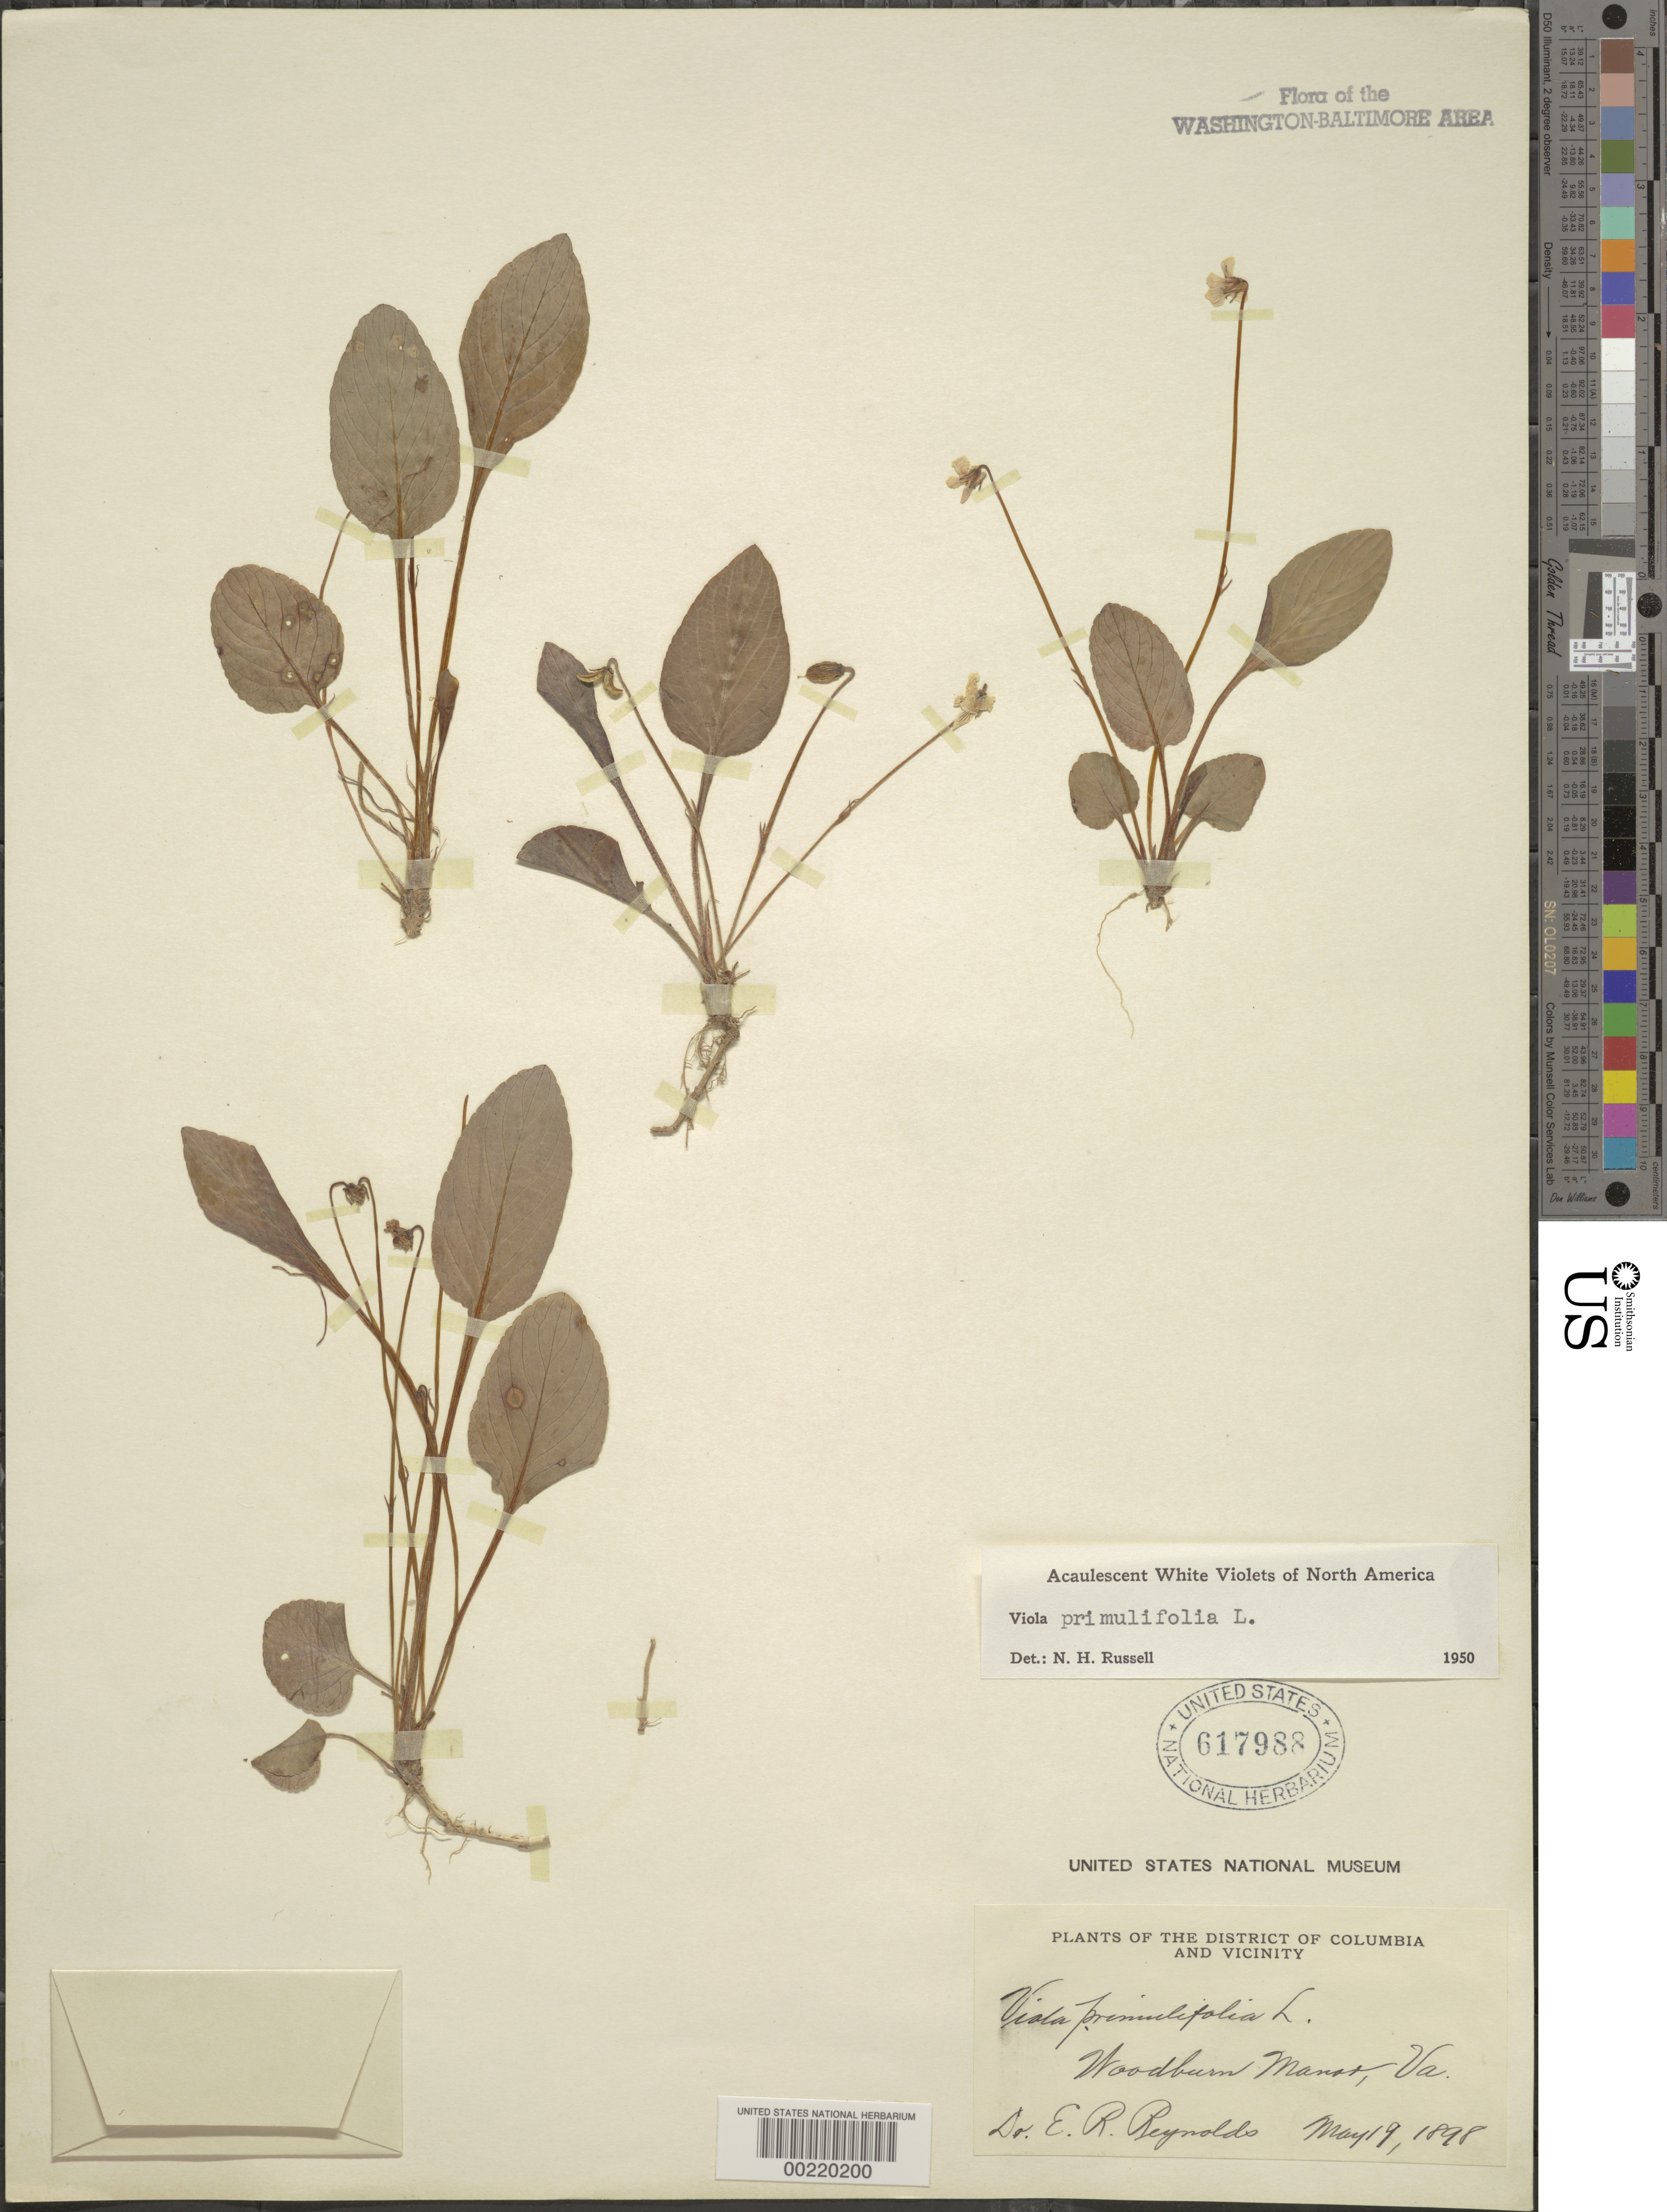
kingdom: Plantae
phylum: Tracheophyta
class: Magnoliopsida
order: Malpighiales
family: Violaceae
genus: Viola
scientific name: Viola primulifolia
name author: L.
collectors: E. Reynolds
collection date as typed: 19 May 1898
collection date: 1898-05-19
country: United States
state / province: Virginia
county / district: Fairfax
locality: Wood Burn Manor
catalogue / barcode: US 617988